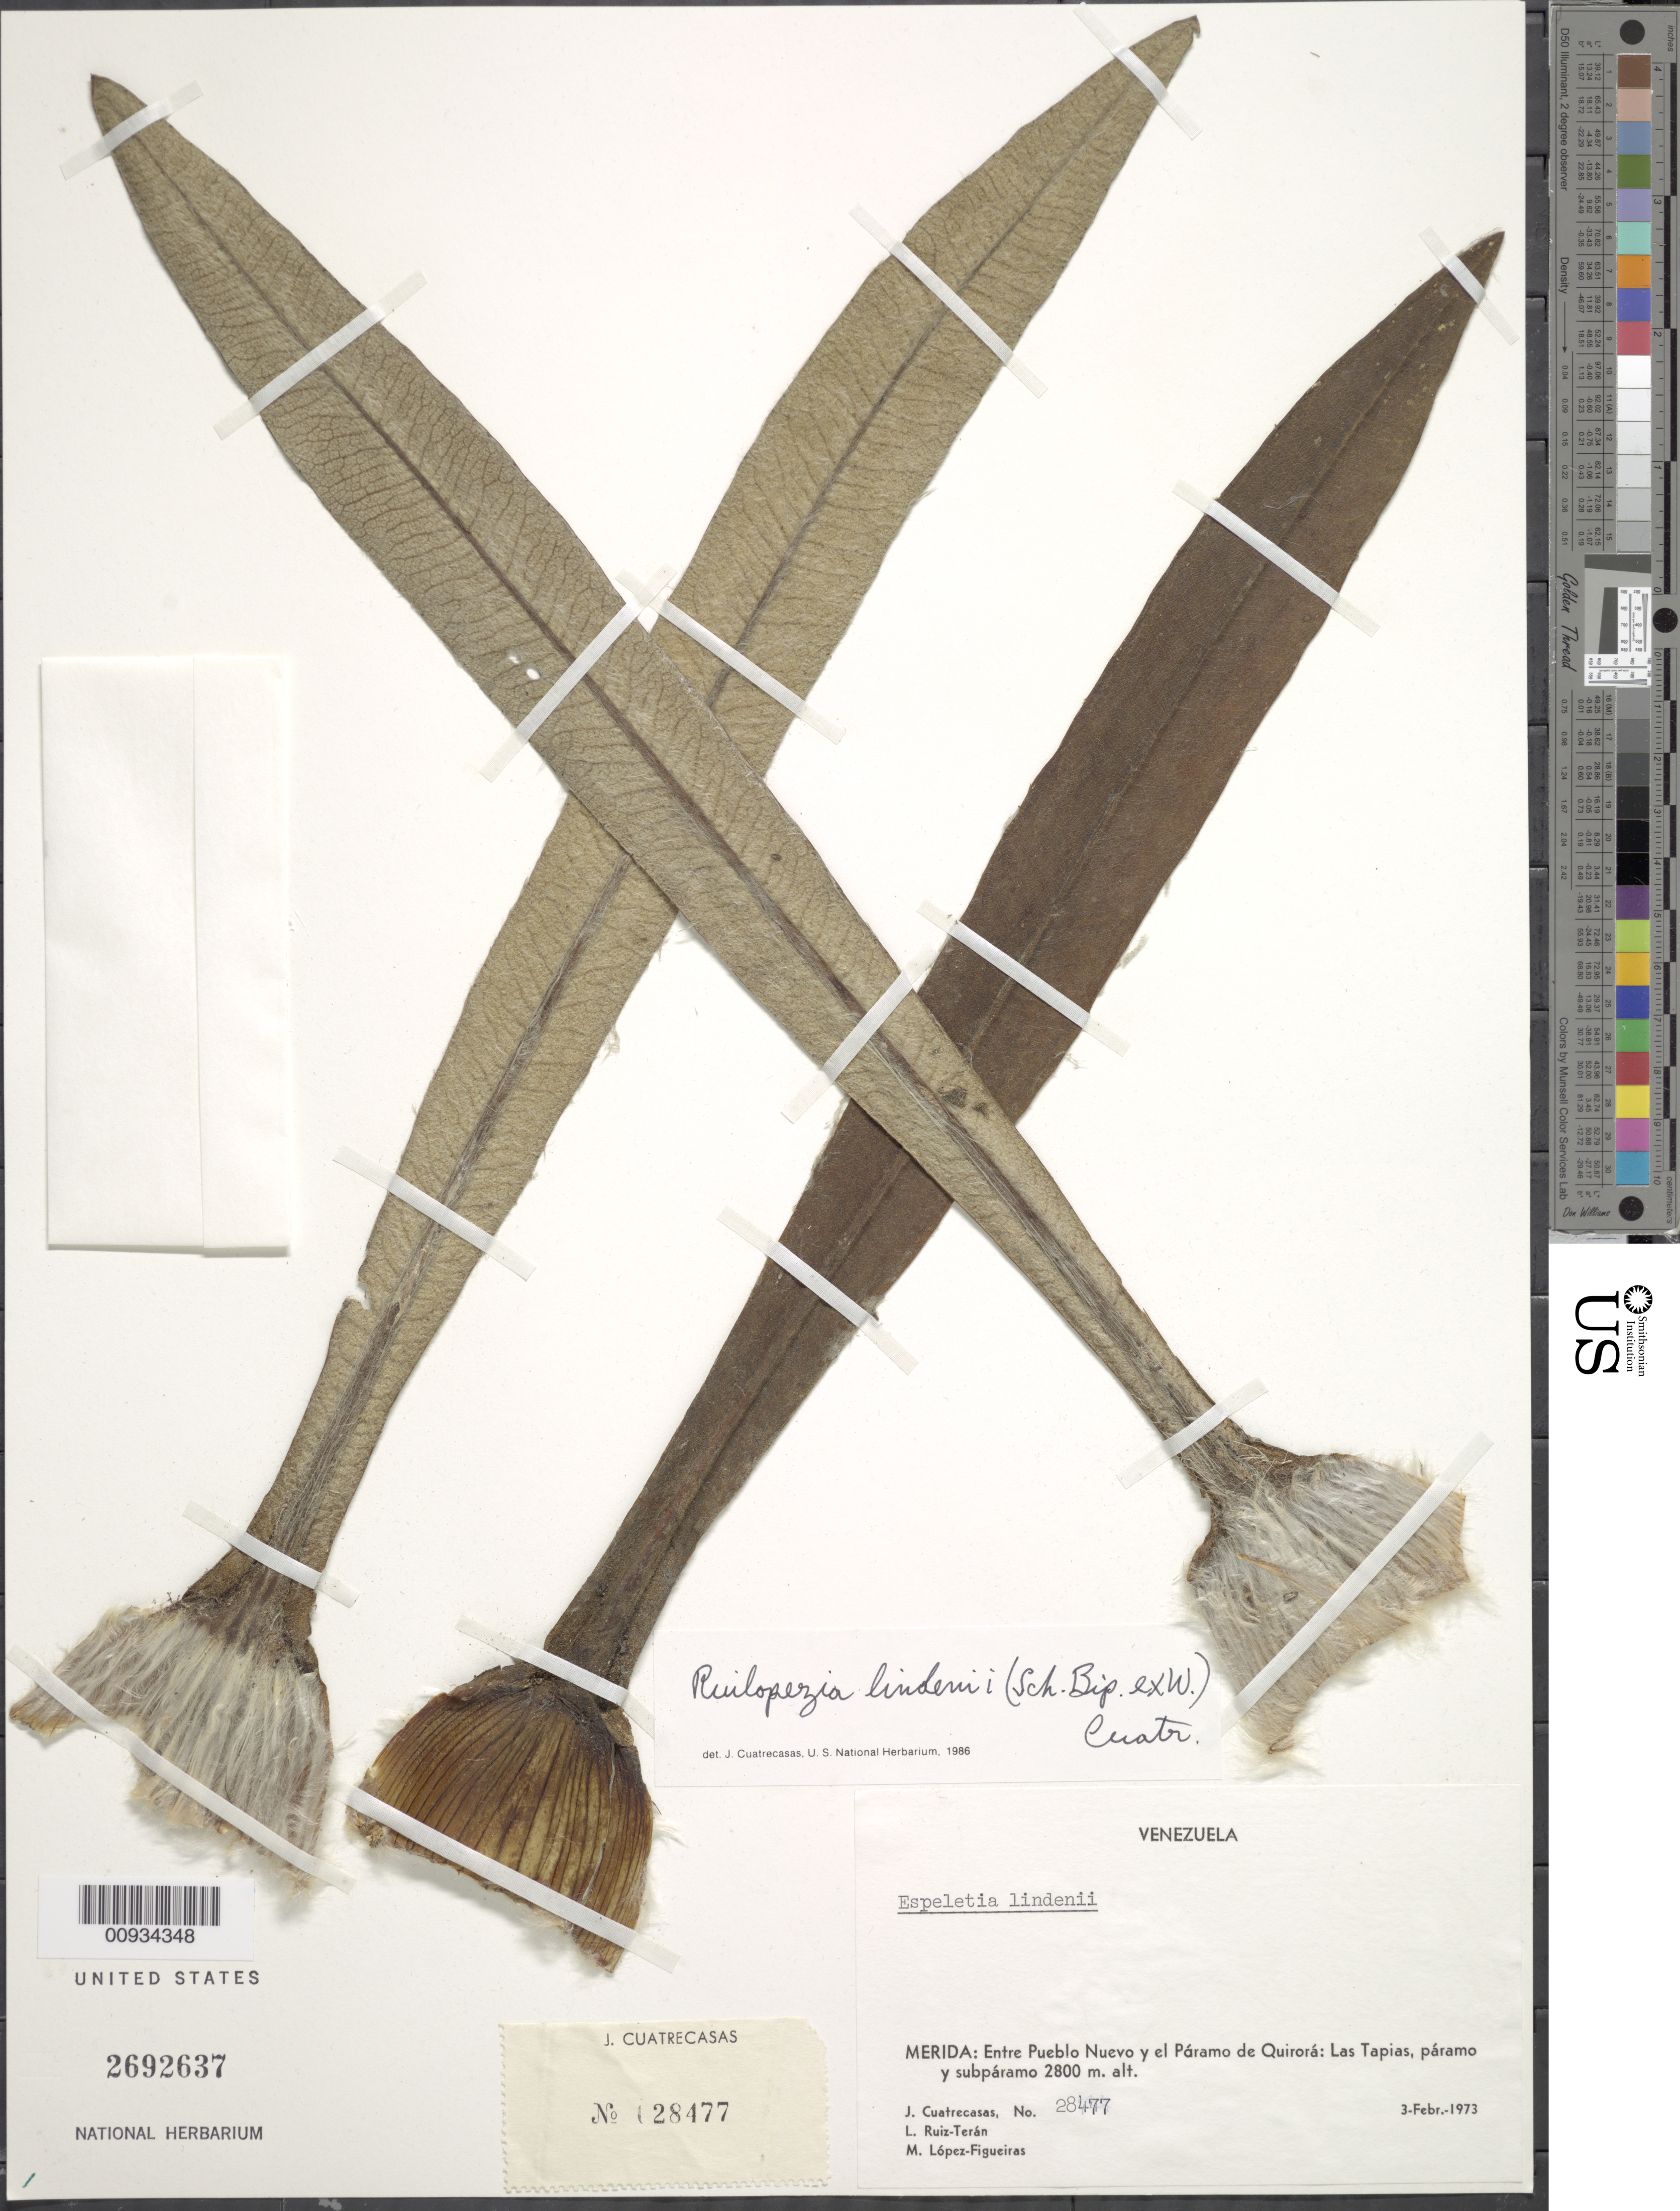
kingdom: Plantae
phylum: Tracheophyta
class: Magnoliopsida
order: Asterales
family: Asteraceae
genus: Ruilopezia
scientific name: Ruilopezia lindenii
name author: (Sch. Bip. ex Wedd.) Cuatrec.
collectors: J. Cuatrecasas, L. E. Ruíz-Terán & M. López Figueiras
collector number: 28477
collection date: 1973-02-03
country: Venezuela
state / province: Mérida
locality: Entre Pueblo Nuevo y el Paramo de Quirora, Las Tapias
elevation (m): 2800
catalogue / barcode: US 2692637